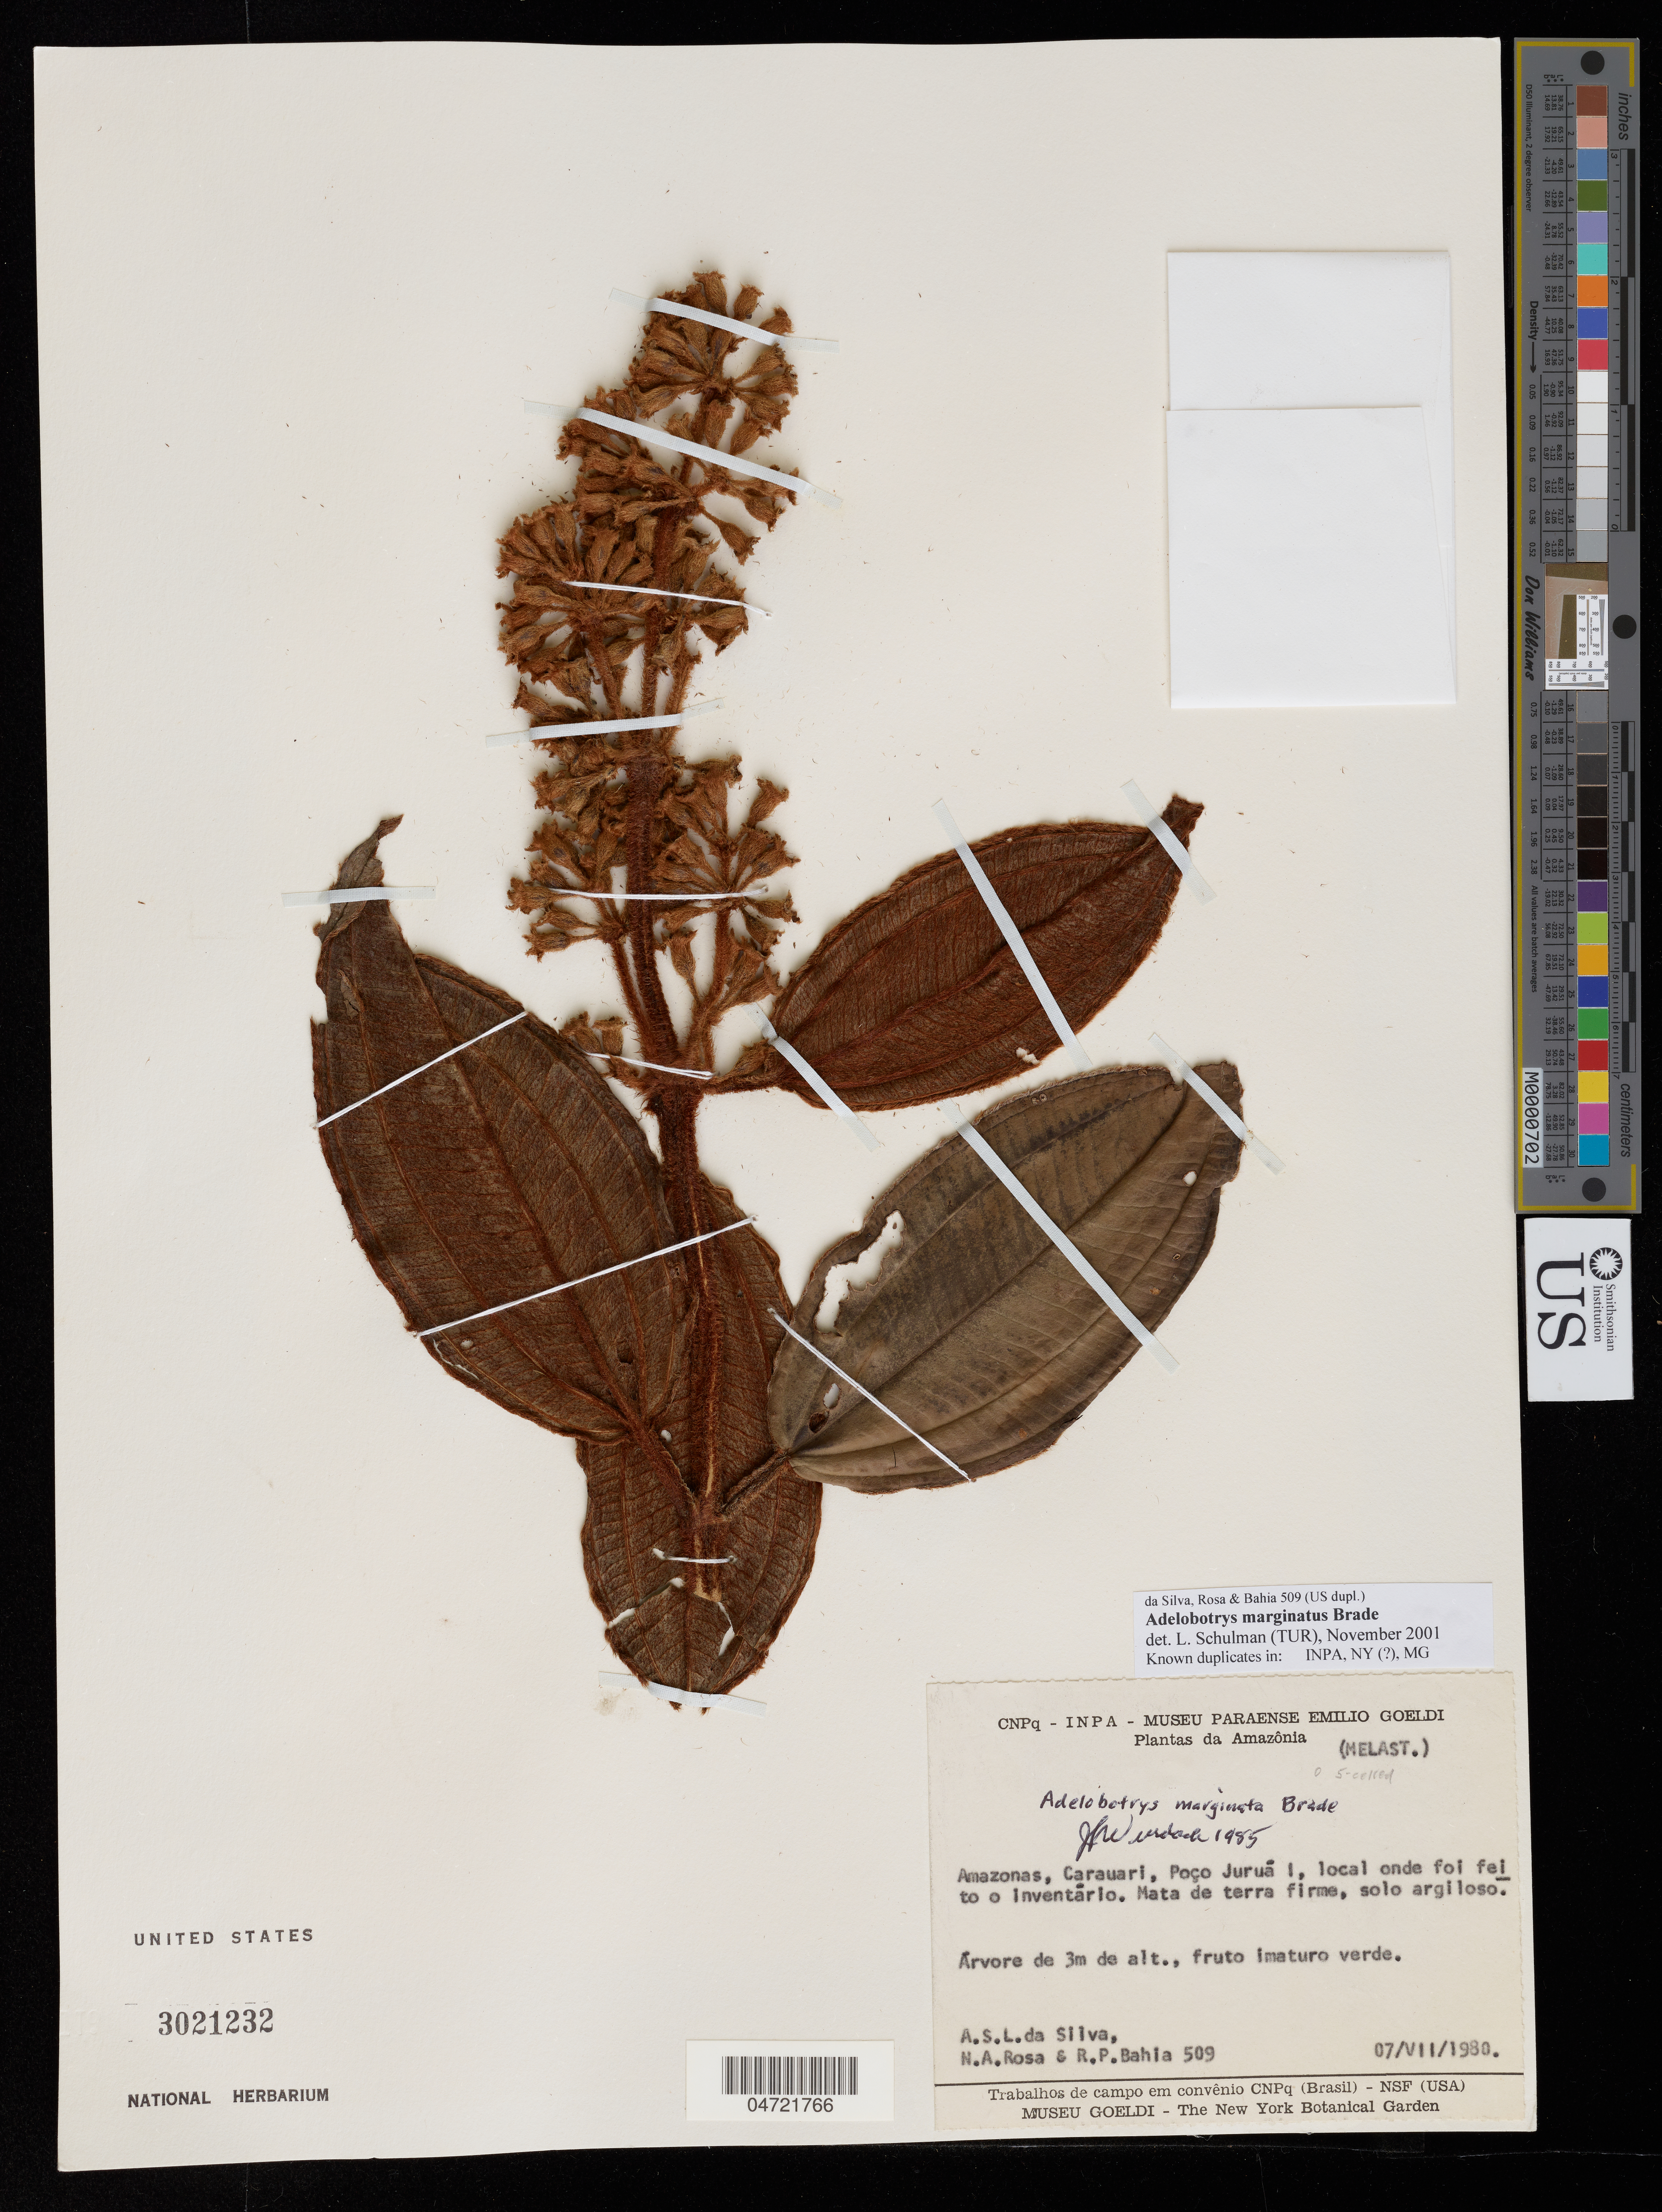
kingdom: Plantae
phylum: Tracheophyta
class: Magnoliopsida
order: Myrtales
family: Melastomataceae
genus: Adelobotrys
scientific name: Adelobotrys marginatus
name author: Brade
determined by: Schulman, Leif, (TUR), University of Turku (FINLAND)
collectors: A. S. Silva, N. A. Rosa & R. P. Bahia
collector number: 509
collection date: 1980-07-07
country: Brazil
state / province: Amazonas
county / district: Carauari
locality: Poço Juruá I, local onde foi feito o inventário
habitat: Mata de terra firme, solo argiloso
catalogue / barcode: US 3021232